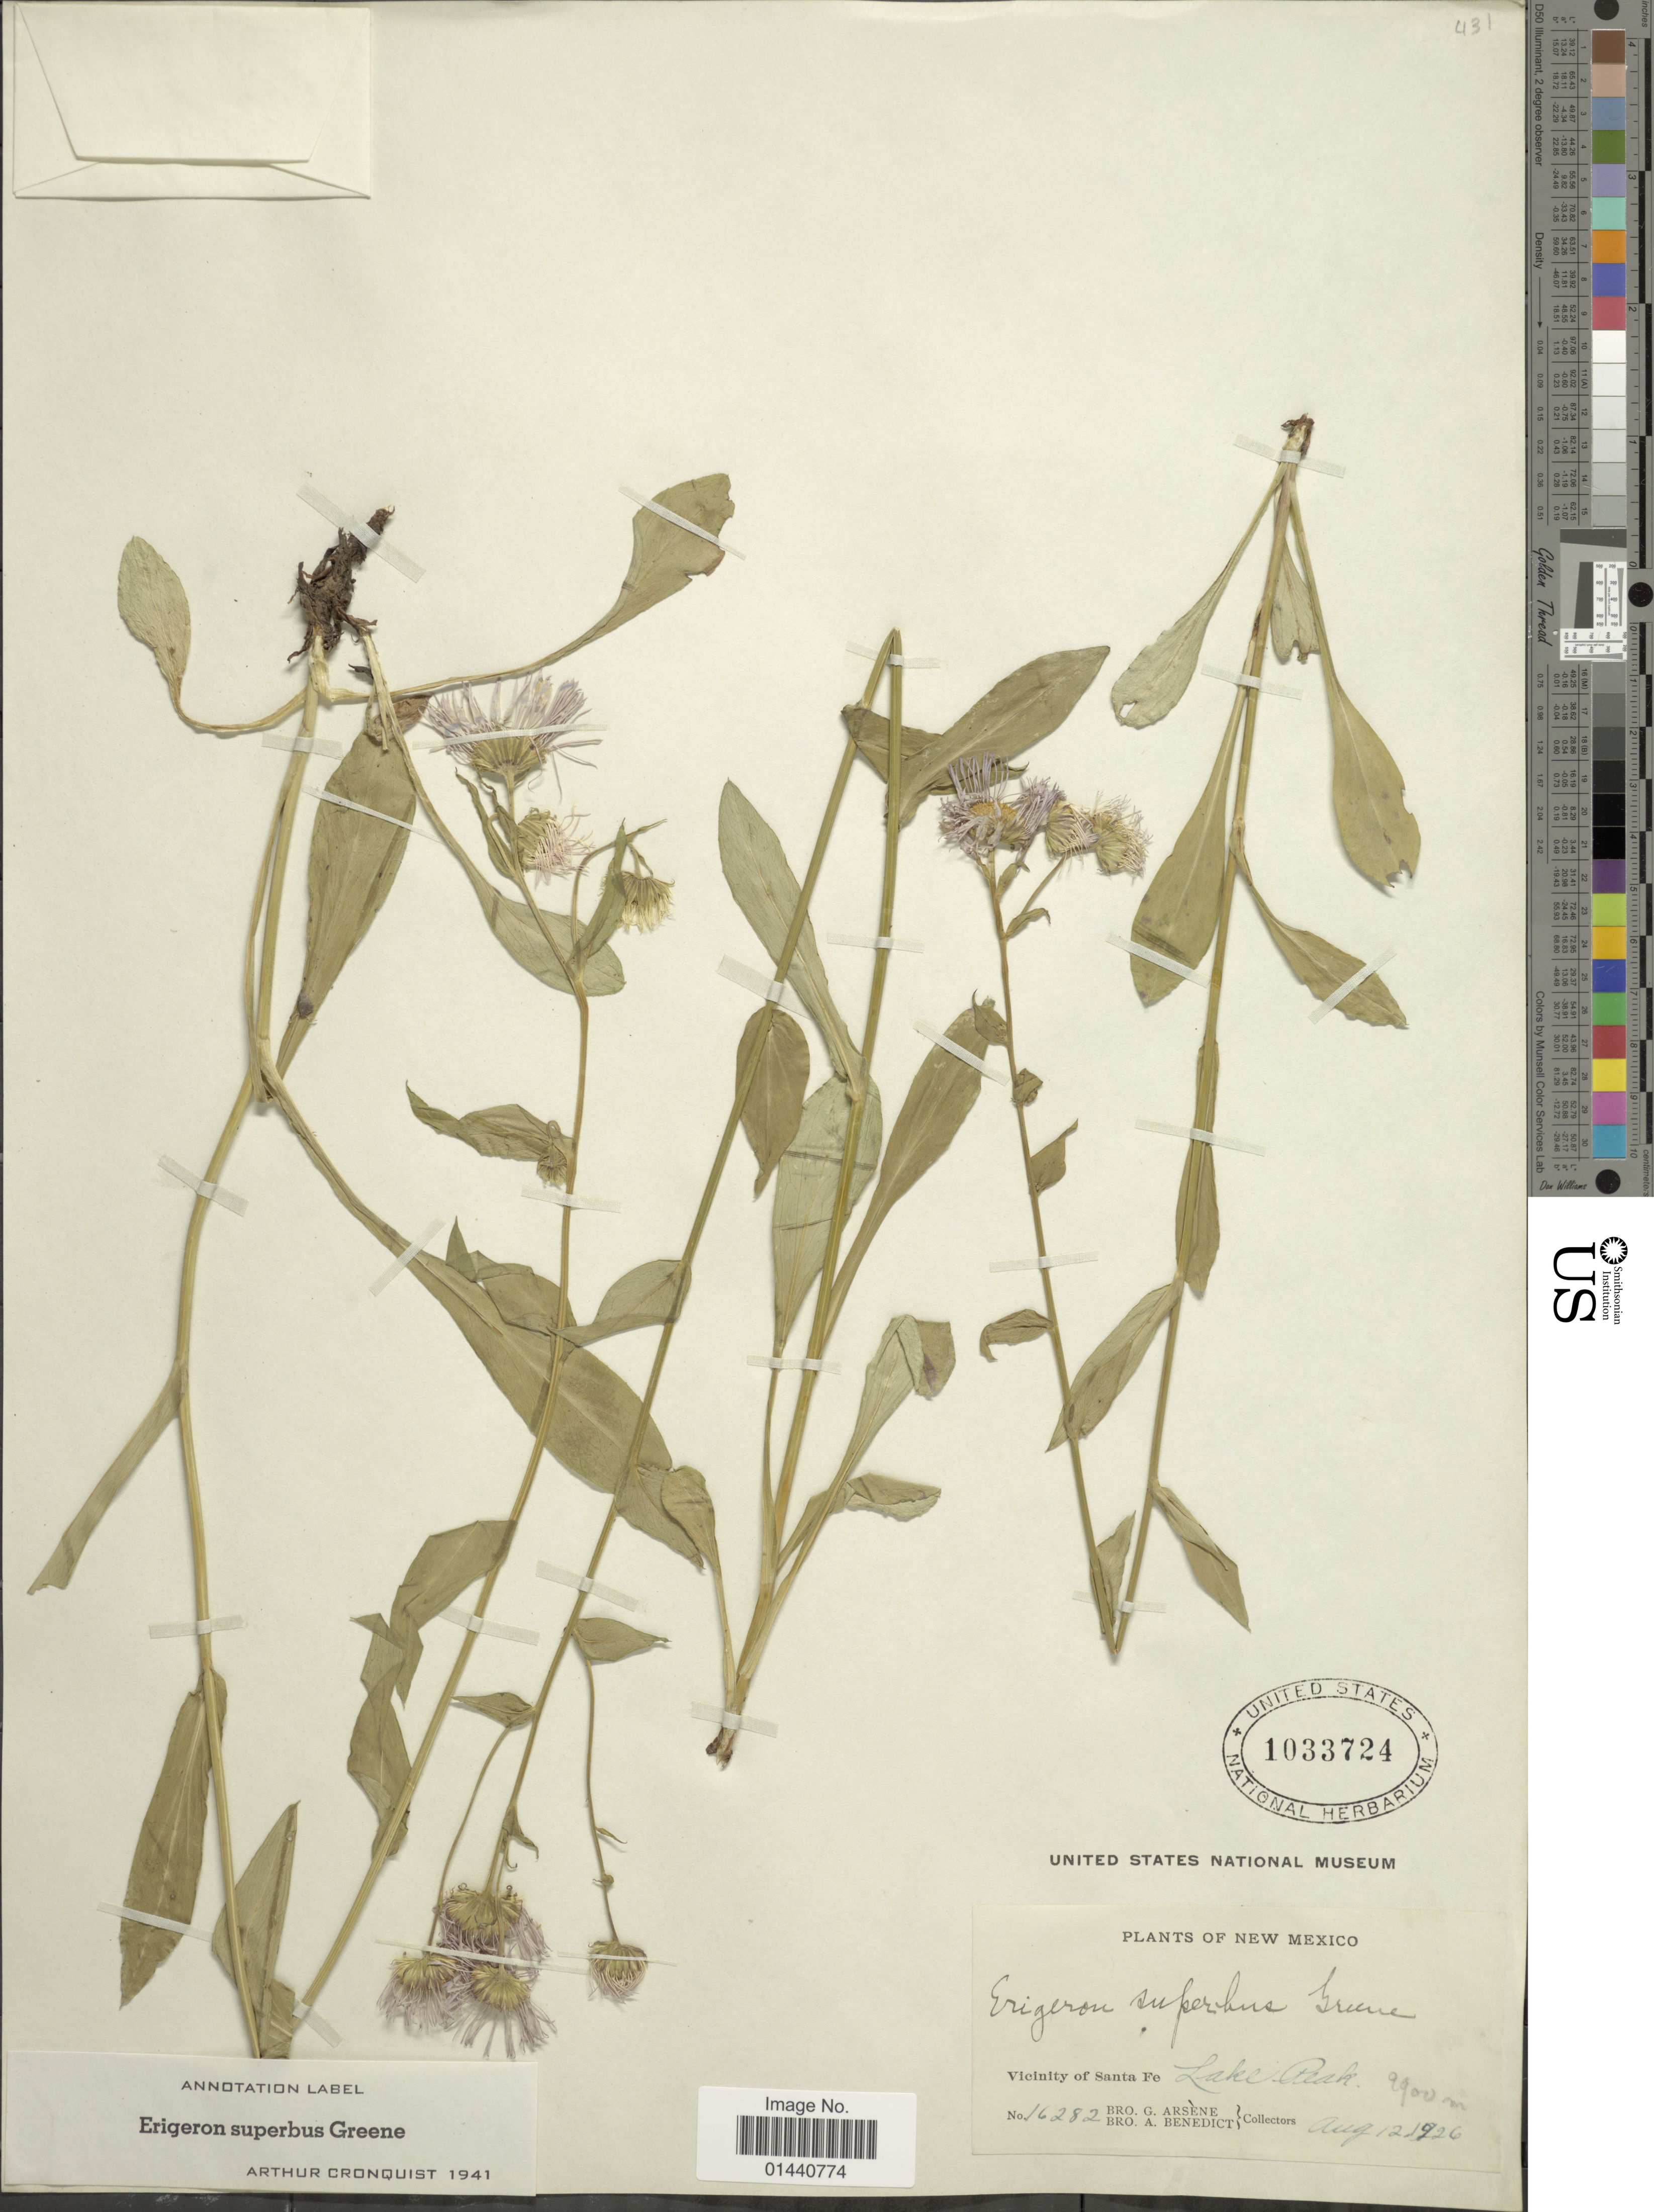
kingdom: Plantae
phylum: Tracheophyta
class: Magnoliopsida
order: Asterales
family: Asteraceae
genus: Erigeron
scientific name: Erigeron superbus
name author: Greene ex Rydb.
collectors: Bro. G. Arsène & B. Ayers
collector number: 16282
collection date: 1926-08-12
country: United States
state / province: New Mexico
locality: Vicinity of Santa Fe Lake Peak.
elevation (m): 2900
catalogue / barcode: US 1033724